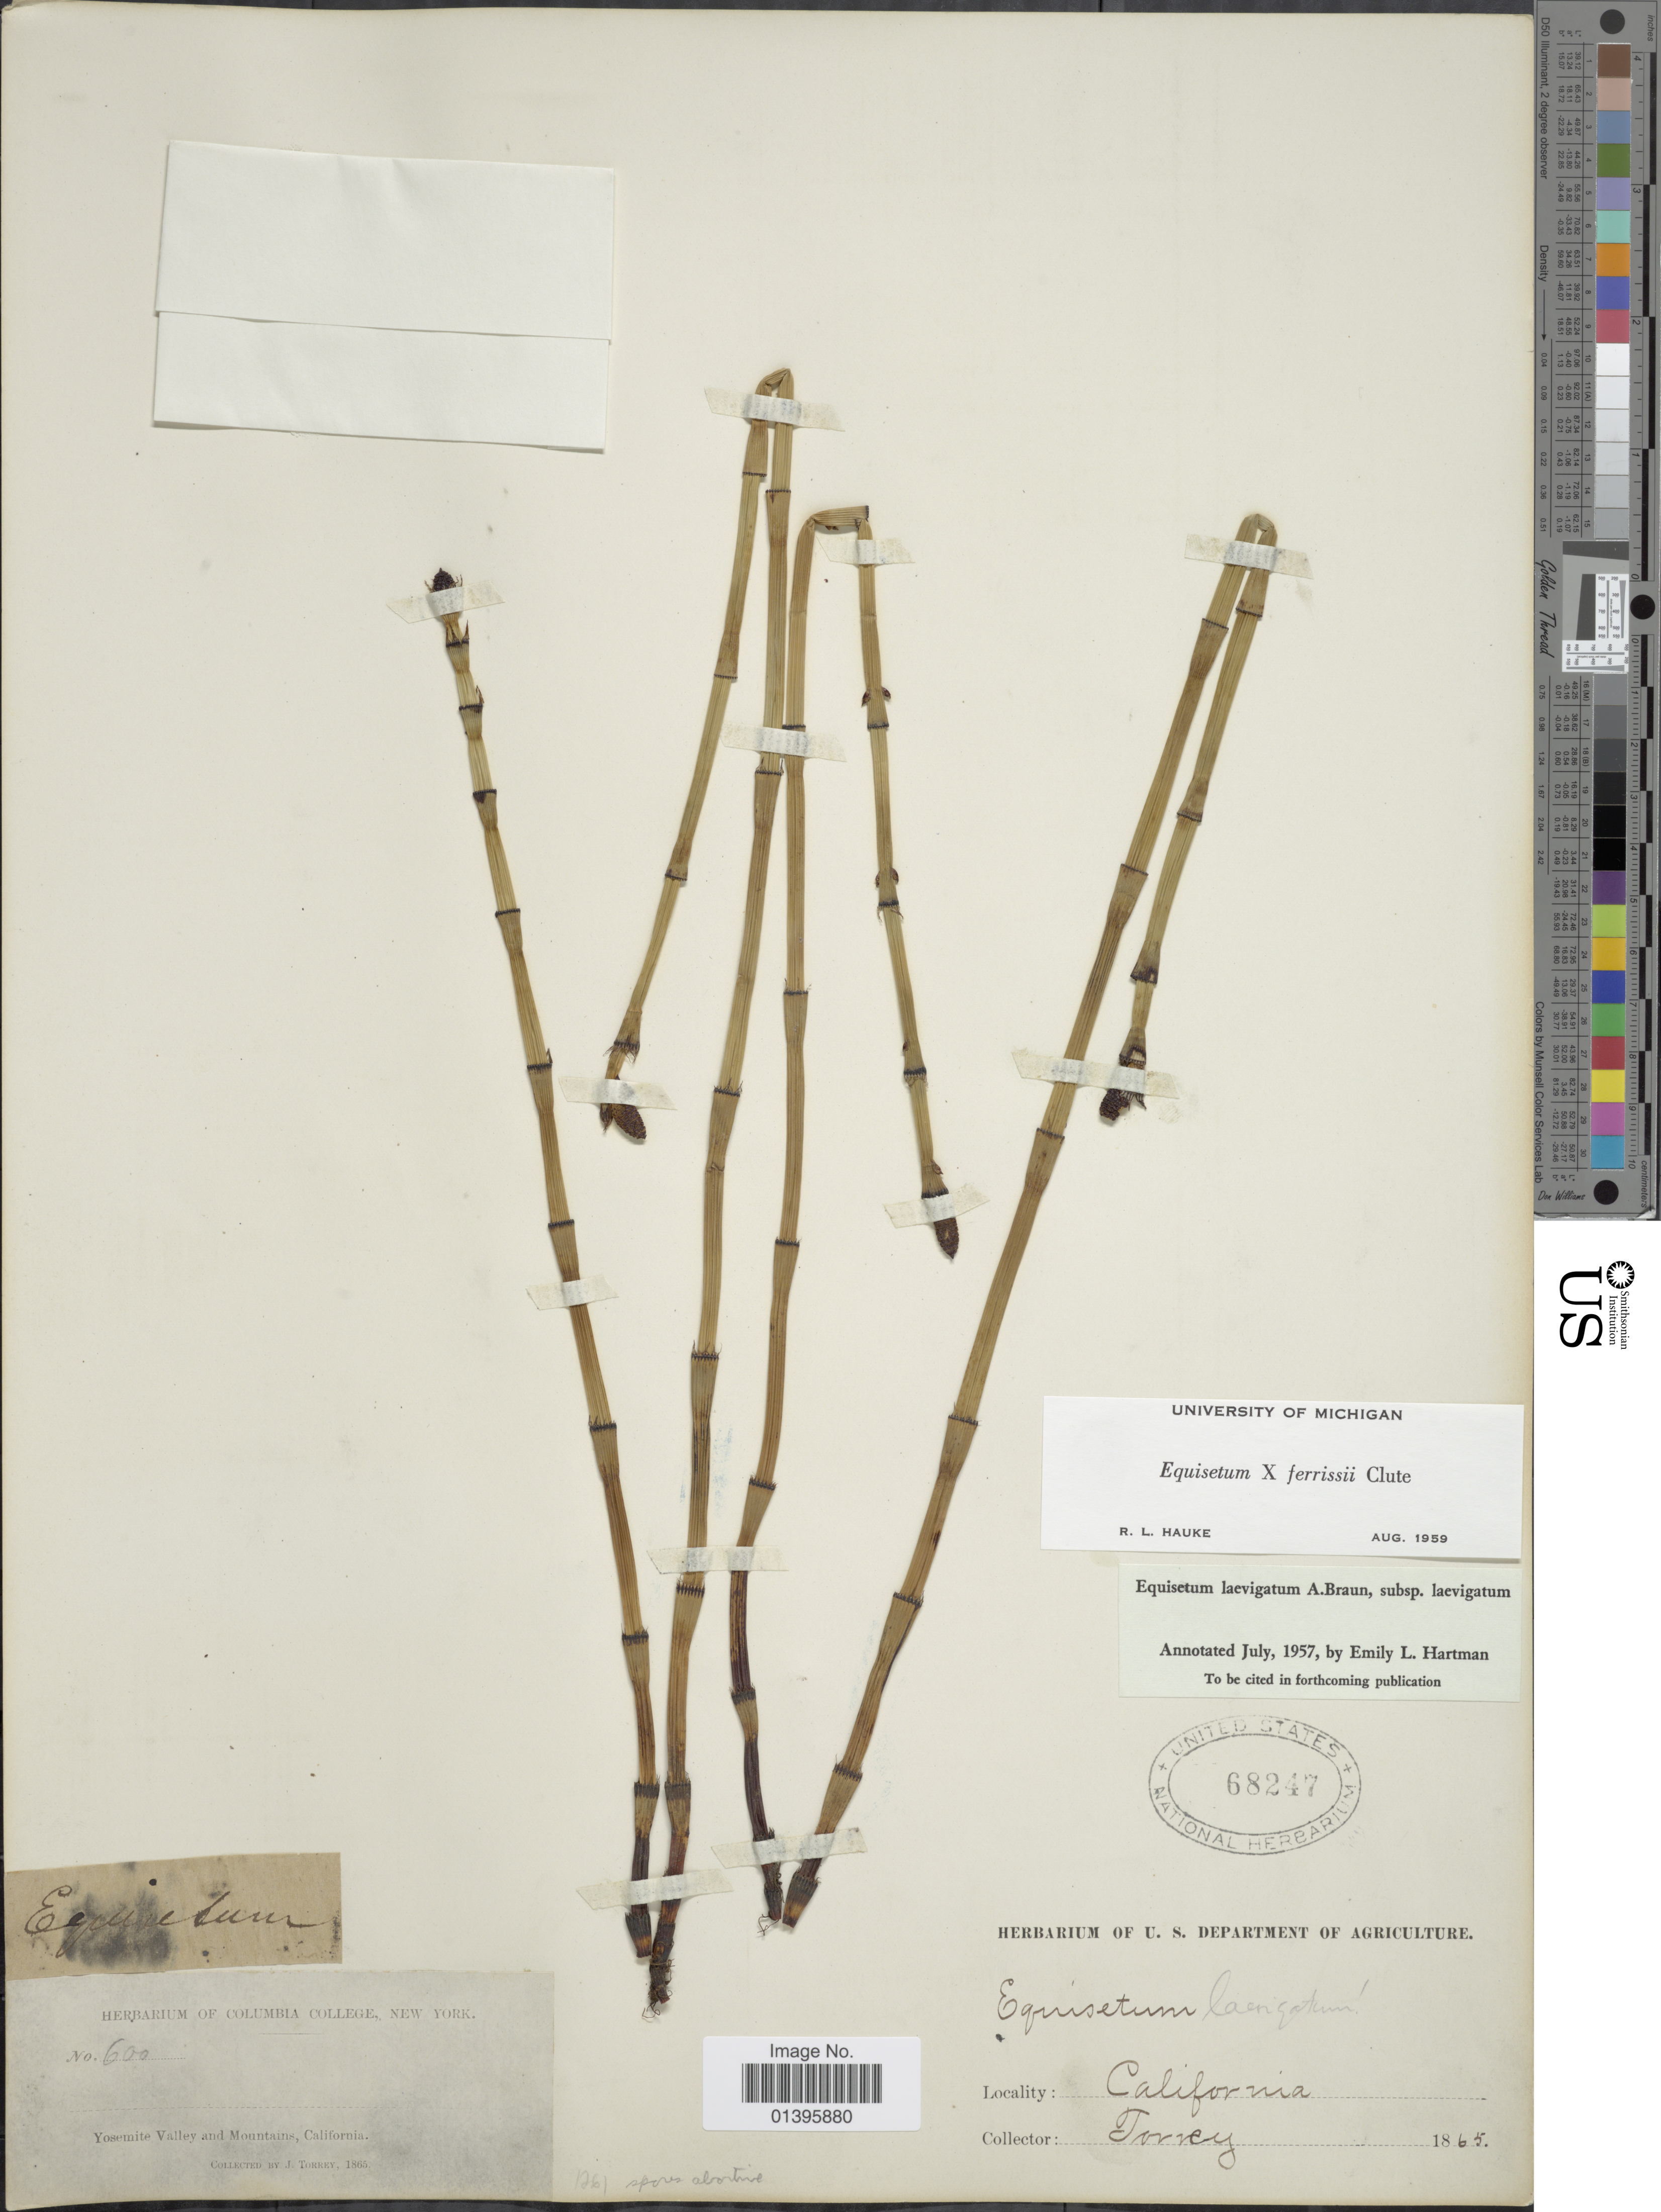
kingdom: Plantae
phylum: Tracheophyta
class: Polypodiopsida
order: Equisetales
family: Equisetaceae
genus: Equisetum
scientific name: Equisetum x ferrissii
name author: Clute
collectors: J. Torrey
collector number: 600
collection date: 1865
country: United States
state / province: California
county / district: Mariposa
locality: Yosemite Valley and Mountains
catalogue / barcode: US 68247